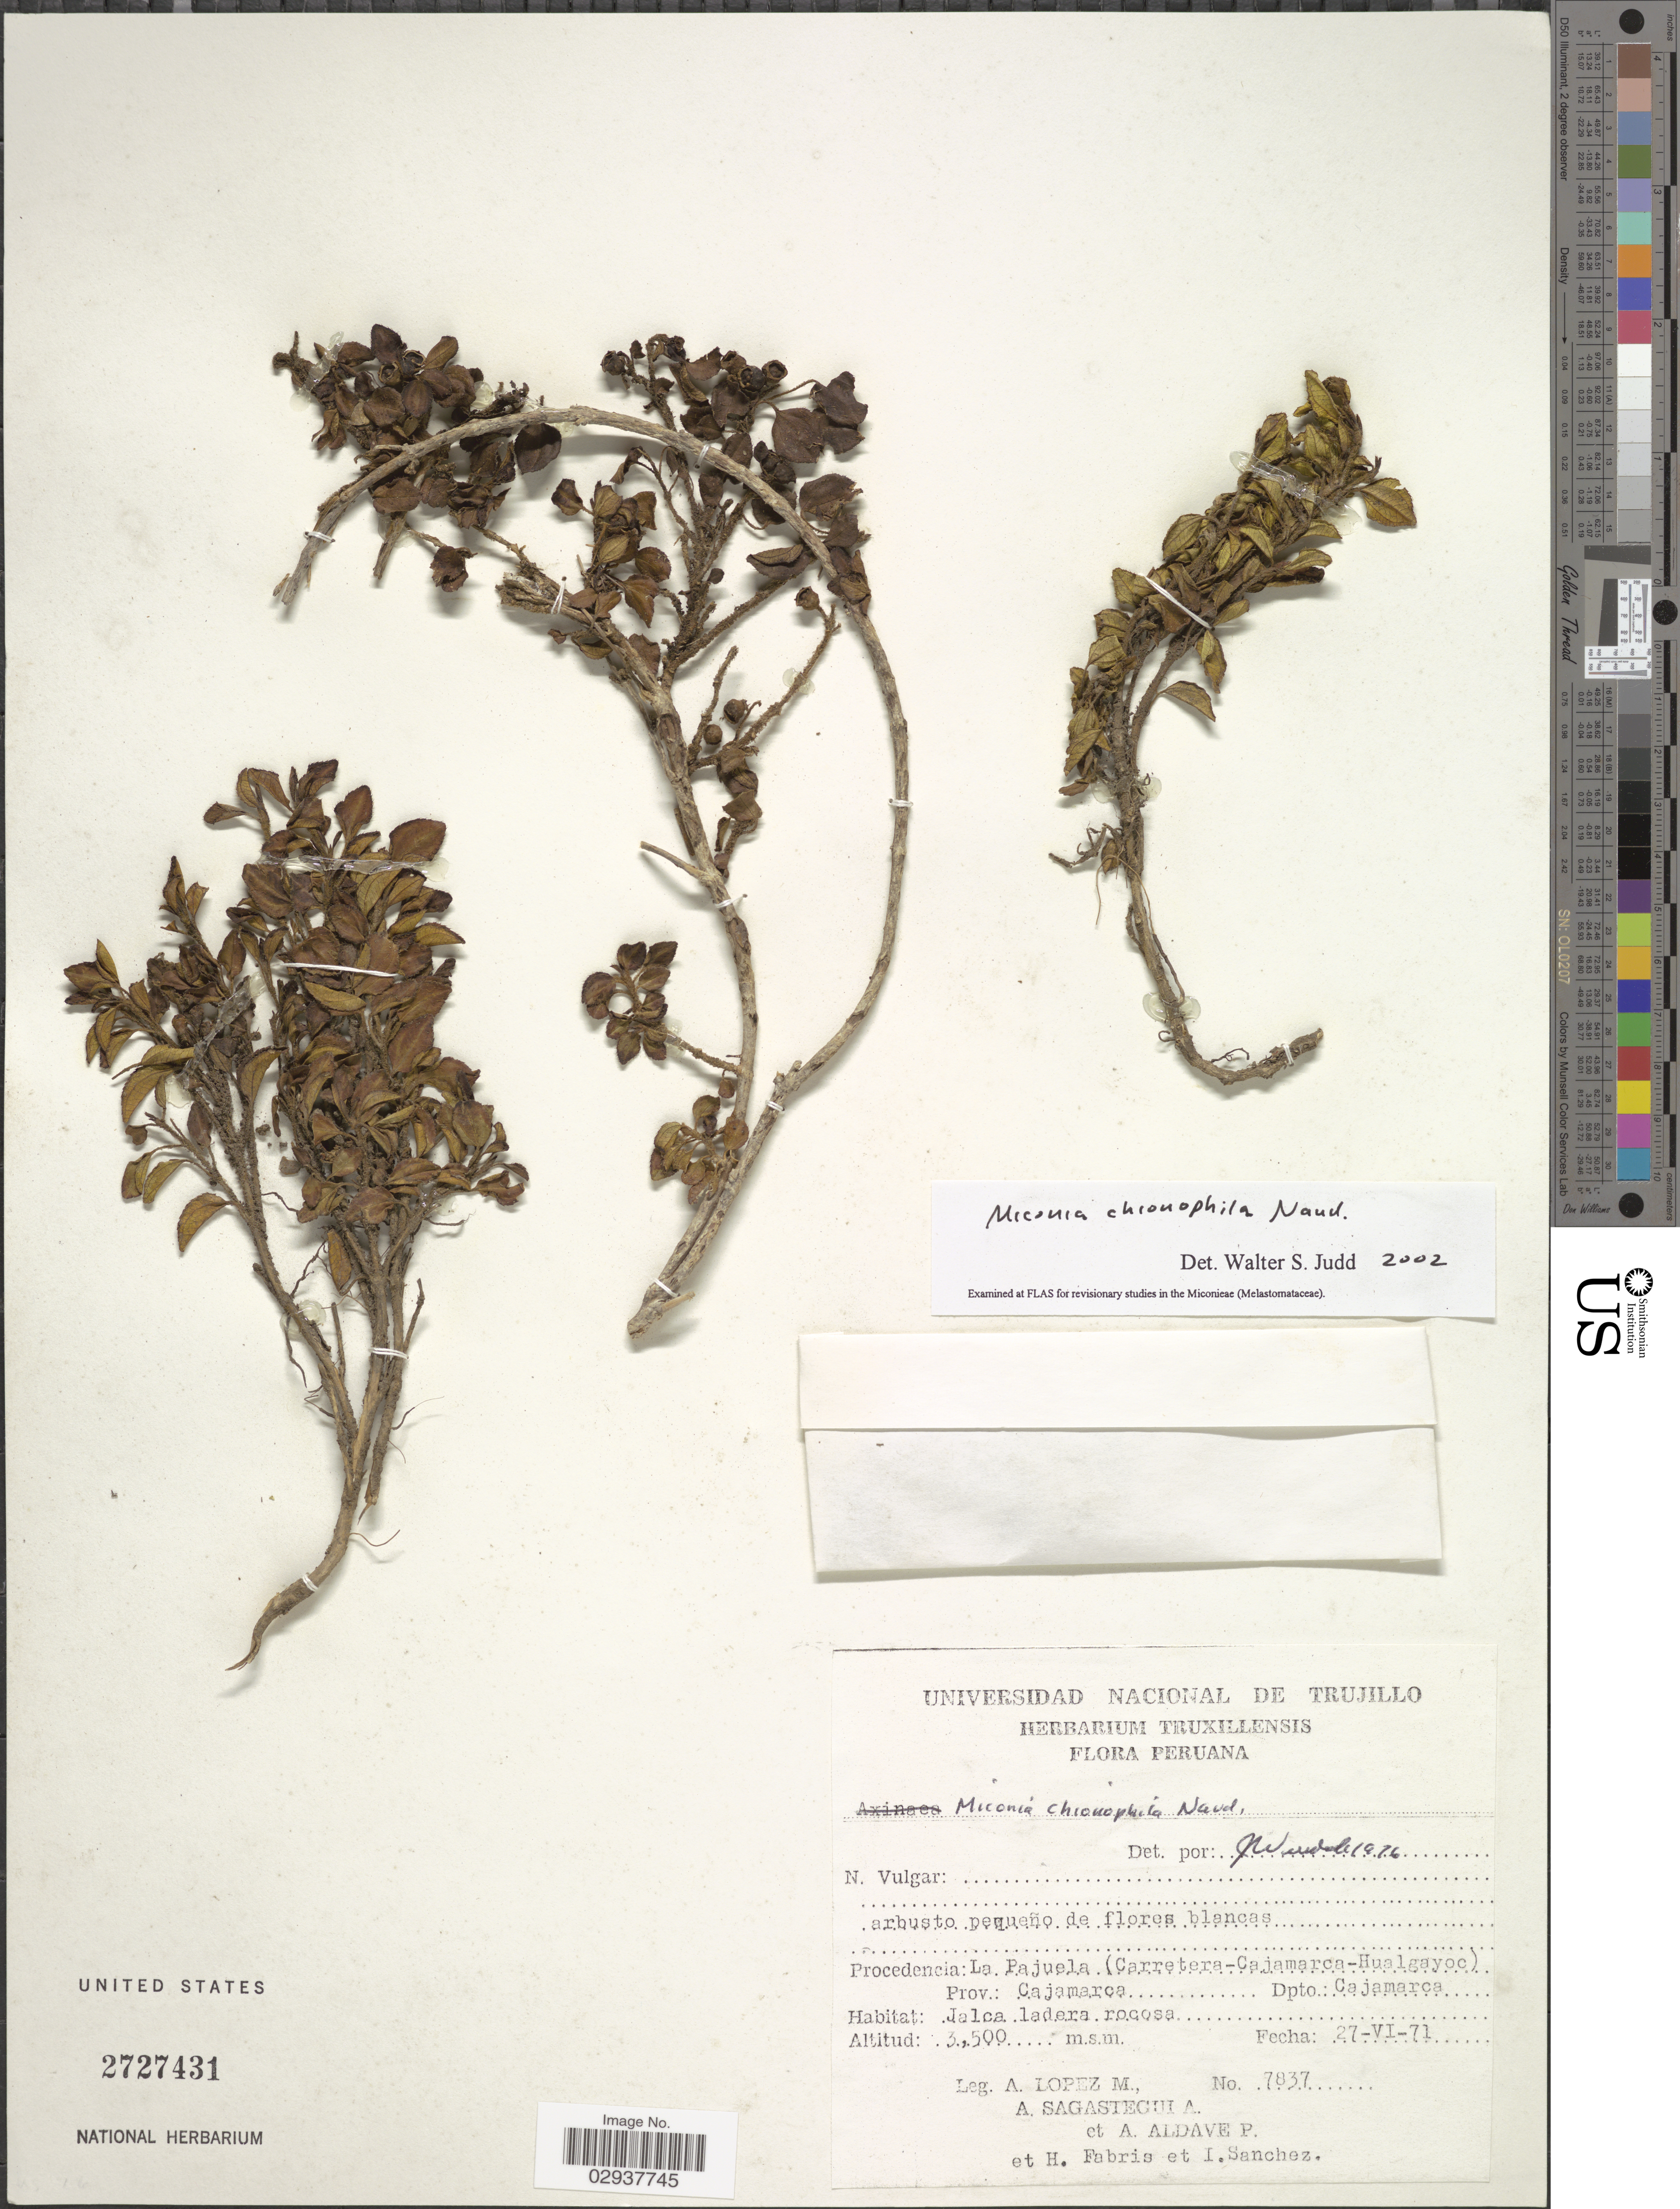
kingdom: Plantae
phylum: Tracheophyta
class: Magnoliopsida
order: Myrtales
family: Melastomataceae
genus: Miconia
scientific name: Miconia chionophila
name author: Naudin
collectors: A. López M., A. Sagástegui A., A. Aldave P., H. Fabris & I. Sanchez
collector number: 7837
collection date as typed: Transcribed d/m/y: 27/6/71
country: Peru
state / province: Cajamarca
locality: La Pajuela (Carretera-Cajamarca-Hualgayoc). Dpto.: Cajamarca.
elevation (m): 3500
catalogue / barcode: US 2727431